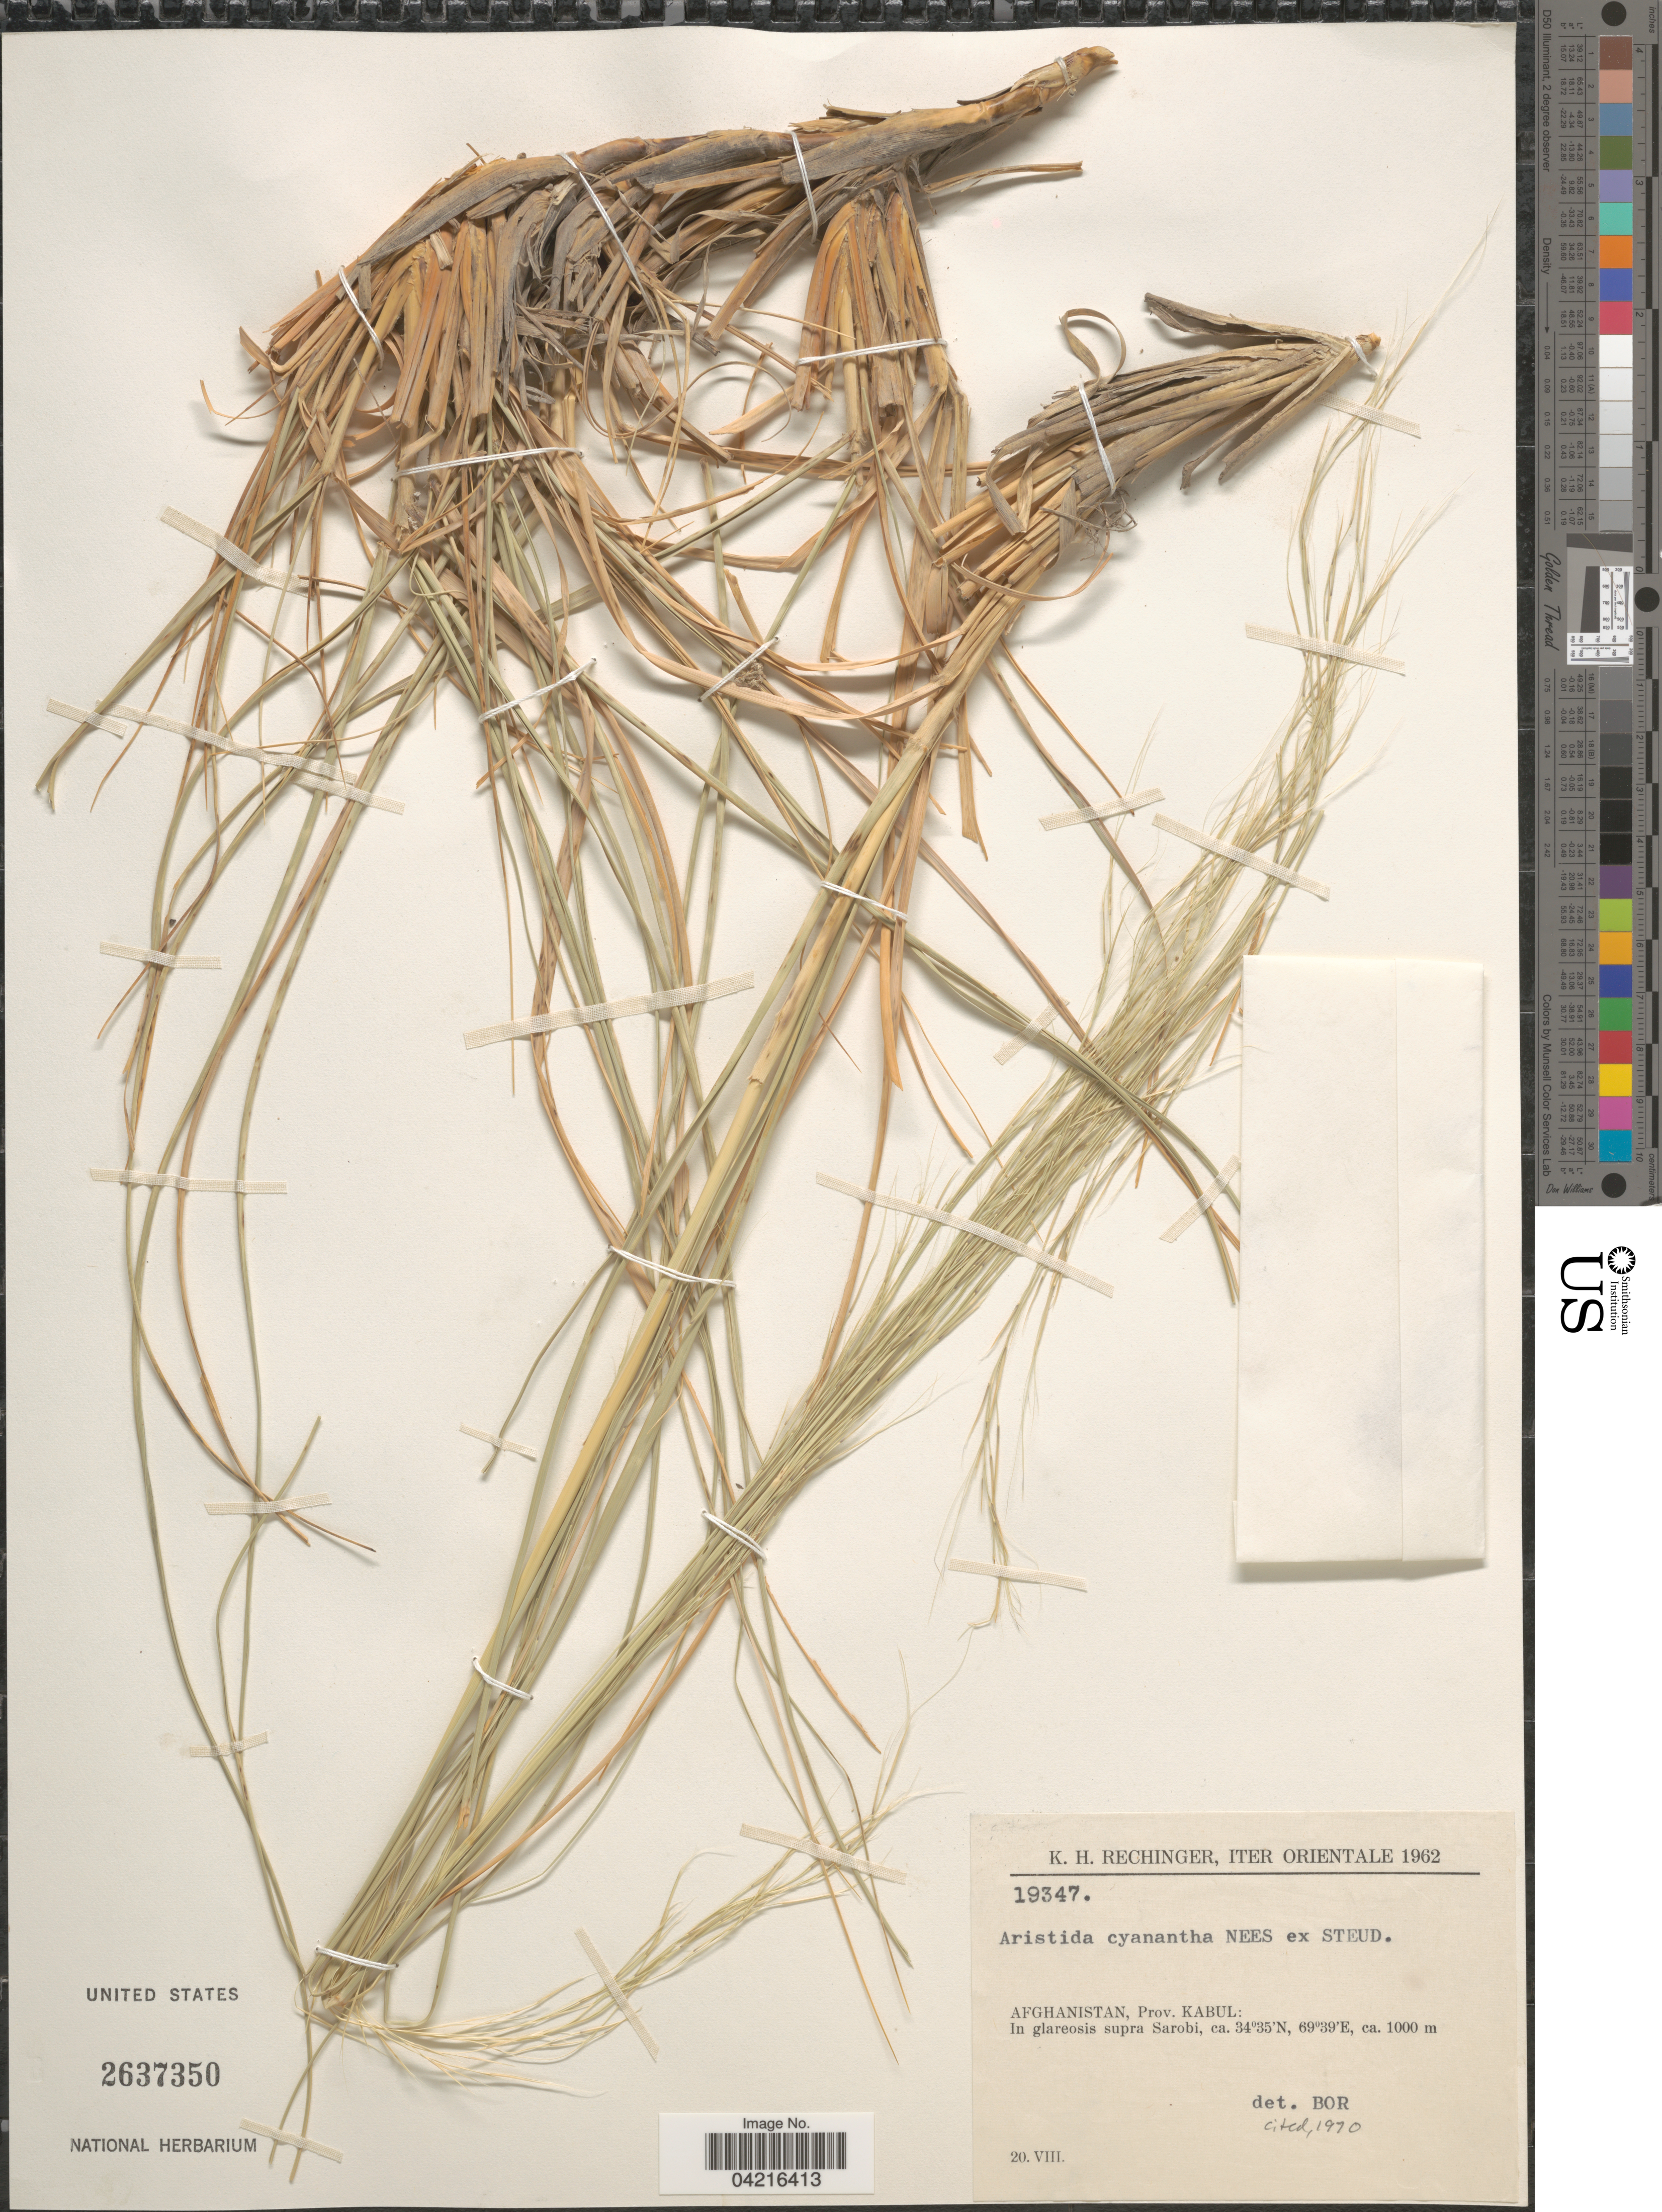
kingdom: Plantae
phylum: Tracheophyta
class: Liliopsida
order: Poales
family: Poaceae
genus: Aristida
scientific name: Aristida cyanantha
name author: Nees ex Steud.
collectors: K. H. Rechinger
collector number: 19347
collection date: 1962-08-20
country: Afghanistan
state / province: Kabul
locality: Iter Orientale 1962. In glareosis supra Sarobi.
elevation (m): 1000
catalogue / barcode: US 2637350